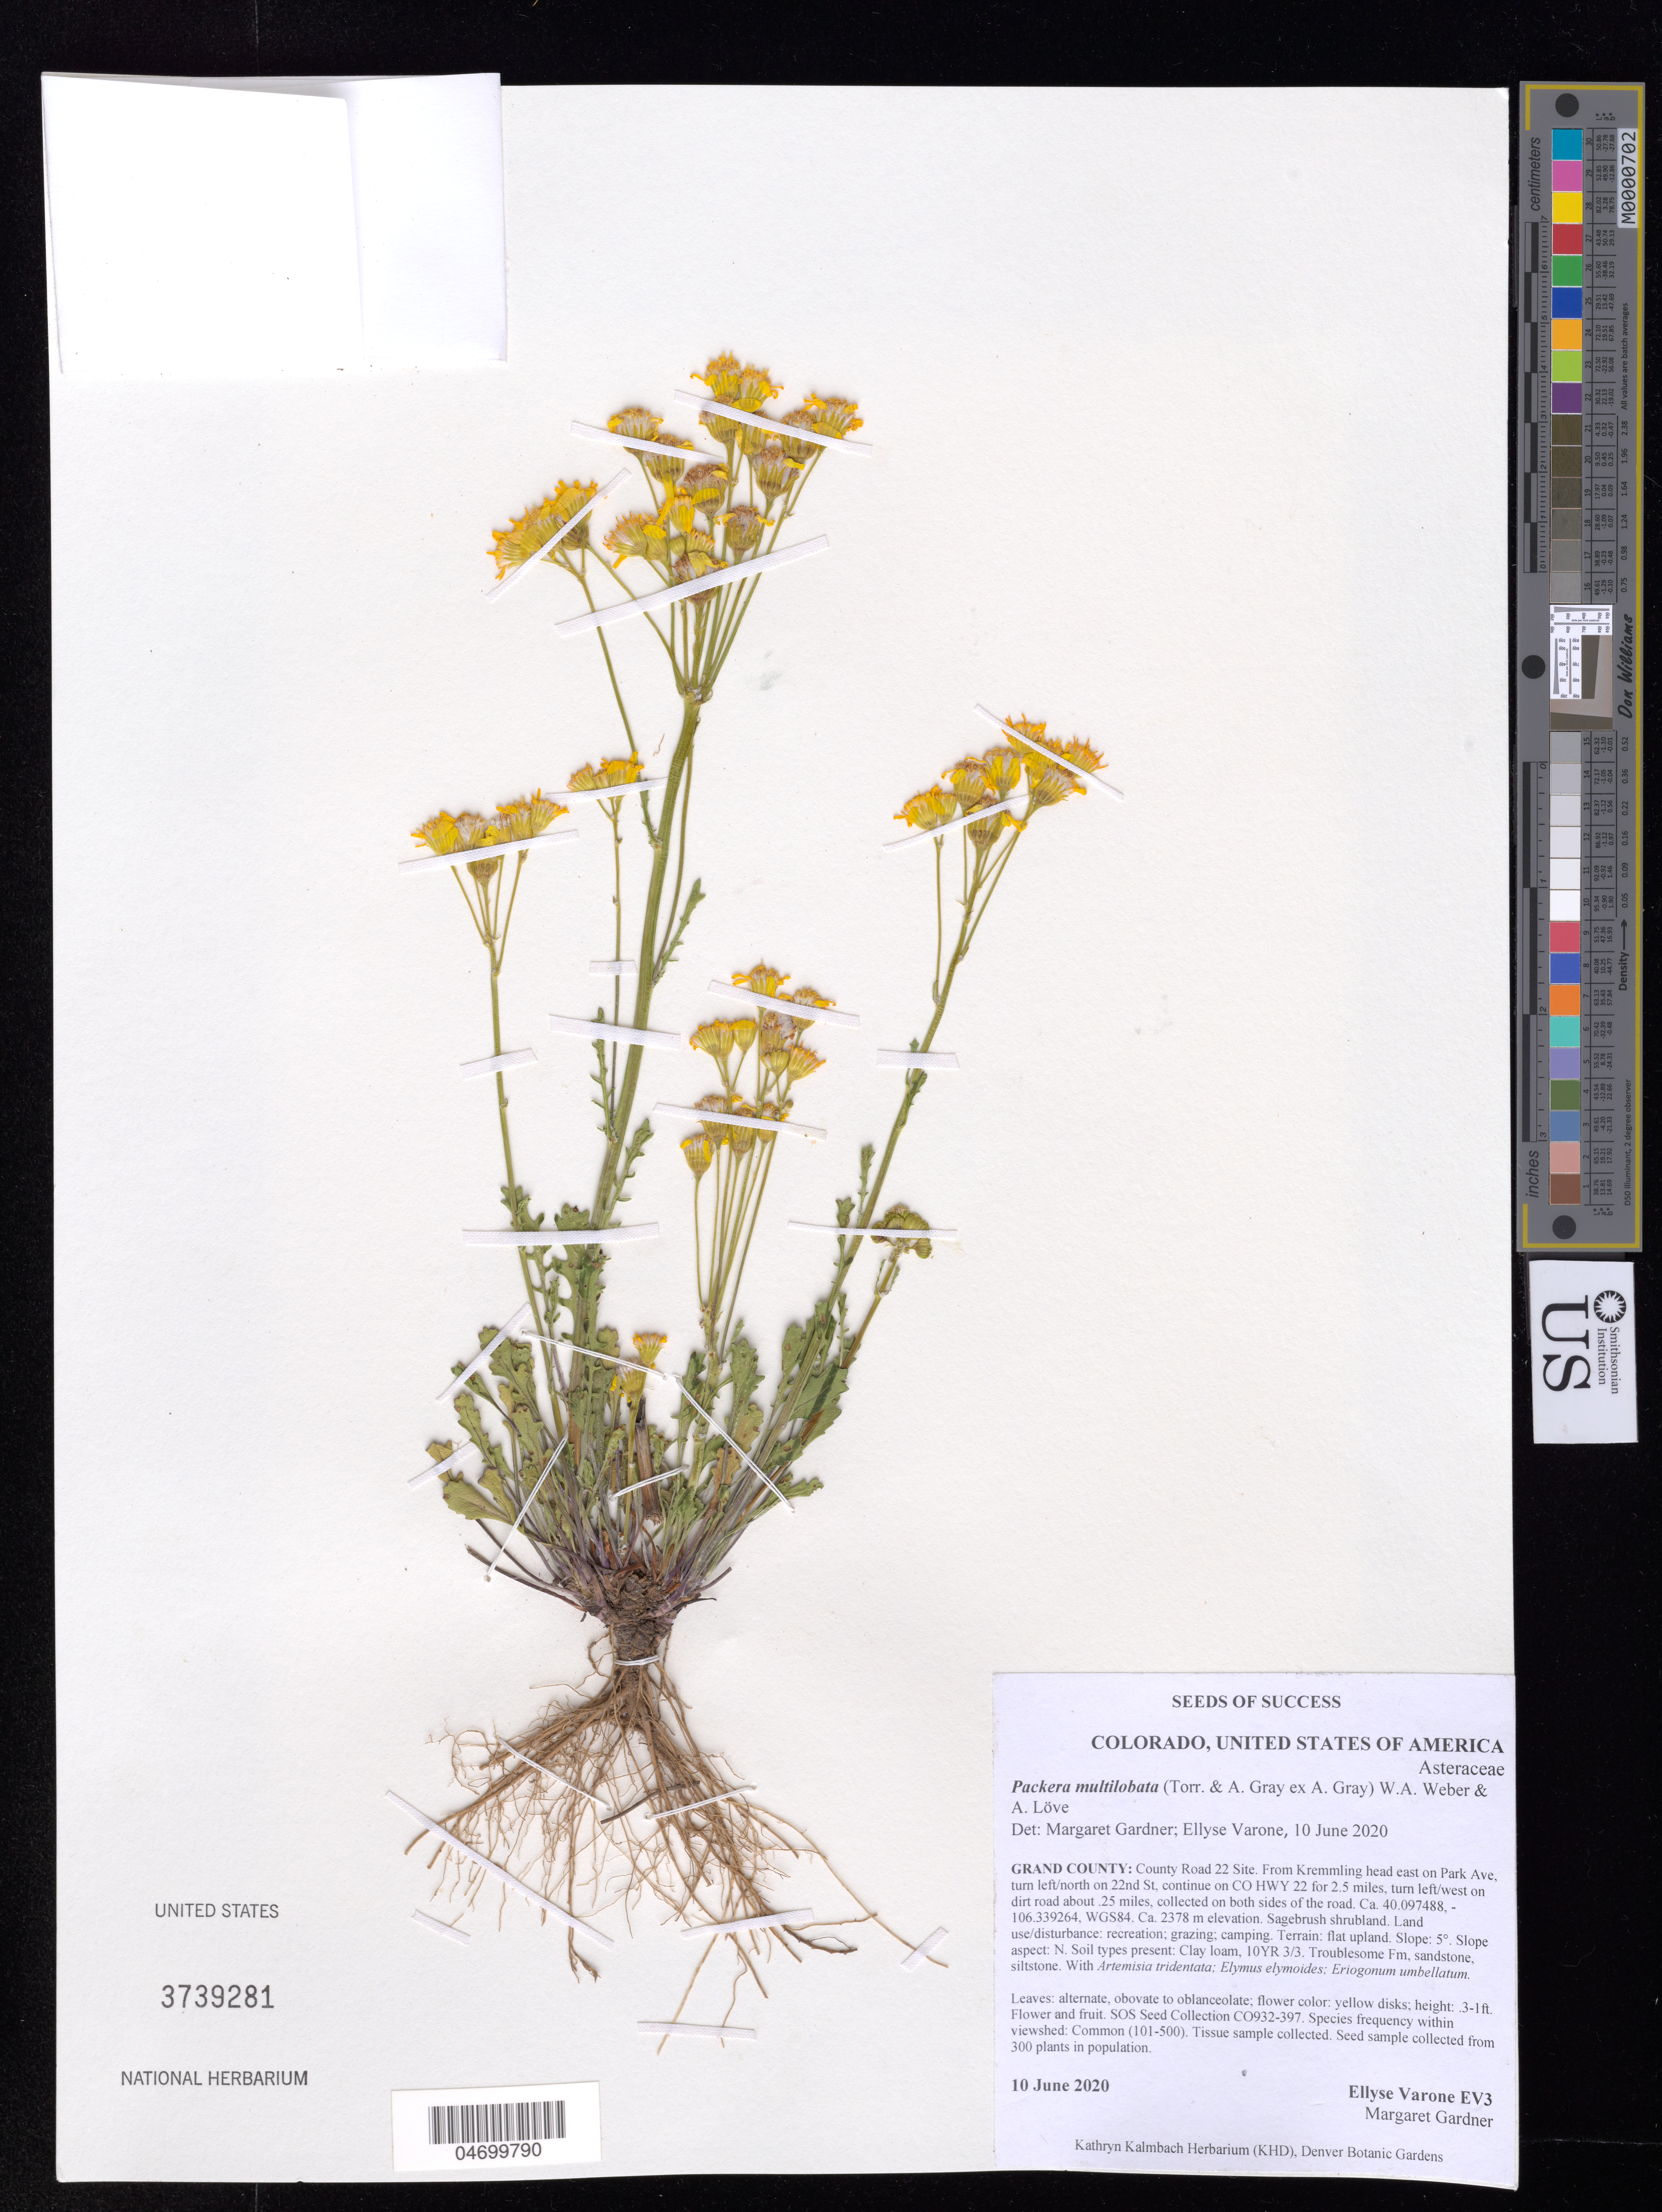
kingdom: Plantae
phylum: Tracheophyta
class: Magnoliopsida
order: Asterales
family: Asteraceae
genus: Packera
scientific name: Packera multilobata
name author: (Torr. & A. Gray) W.A. Weber & Á. Löve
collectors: E. Varone & M. Gardner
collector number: EV3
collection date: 2020-06-10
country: United States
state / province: Colorado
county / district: Grand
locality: County Road 22 Site.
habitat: Sagebrush shrubland; flat upland. Clay loam. With Artemisia ridentata, Elymus elymoides, Eriogonum umbellatum.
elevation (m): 2378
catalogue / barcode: US 3739281